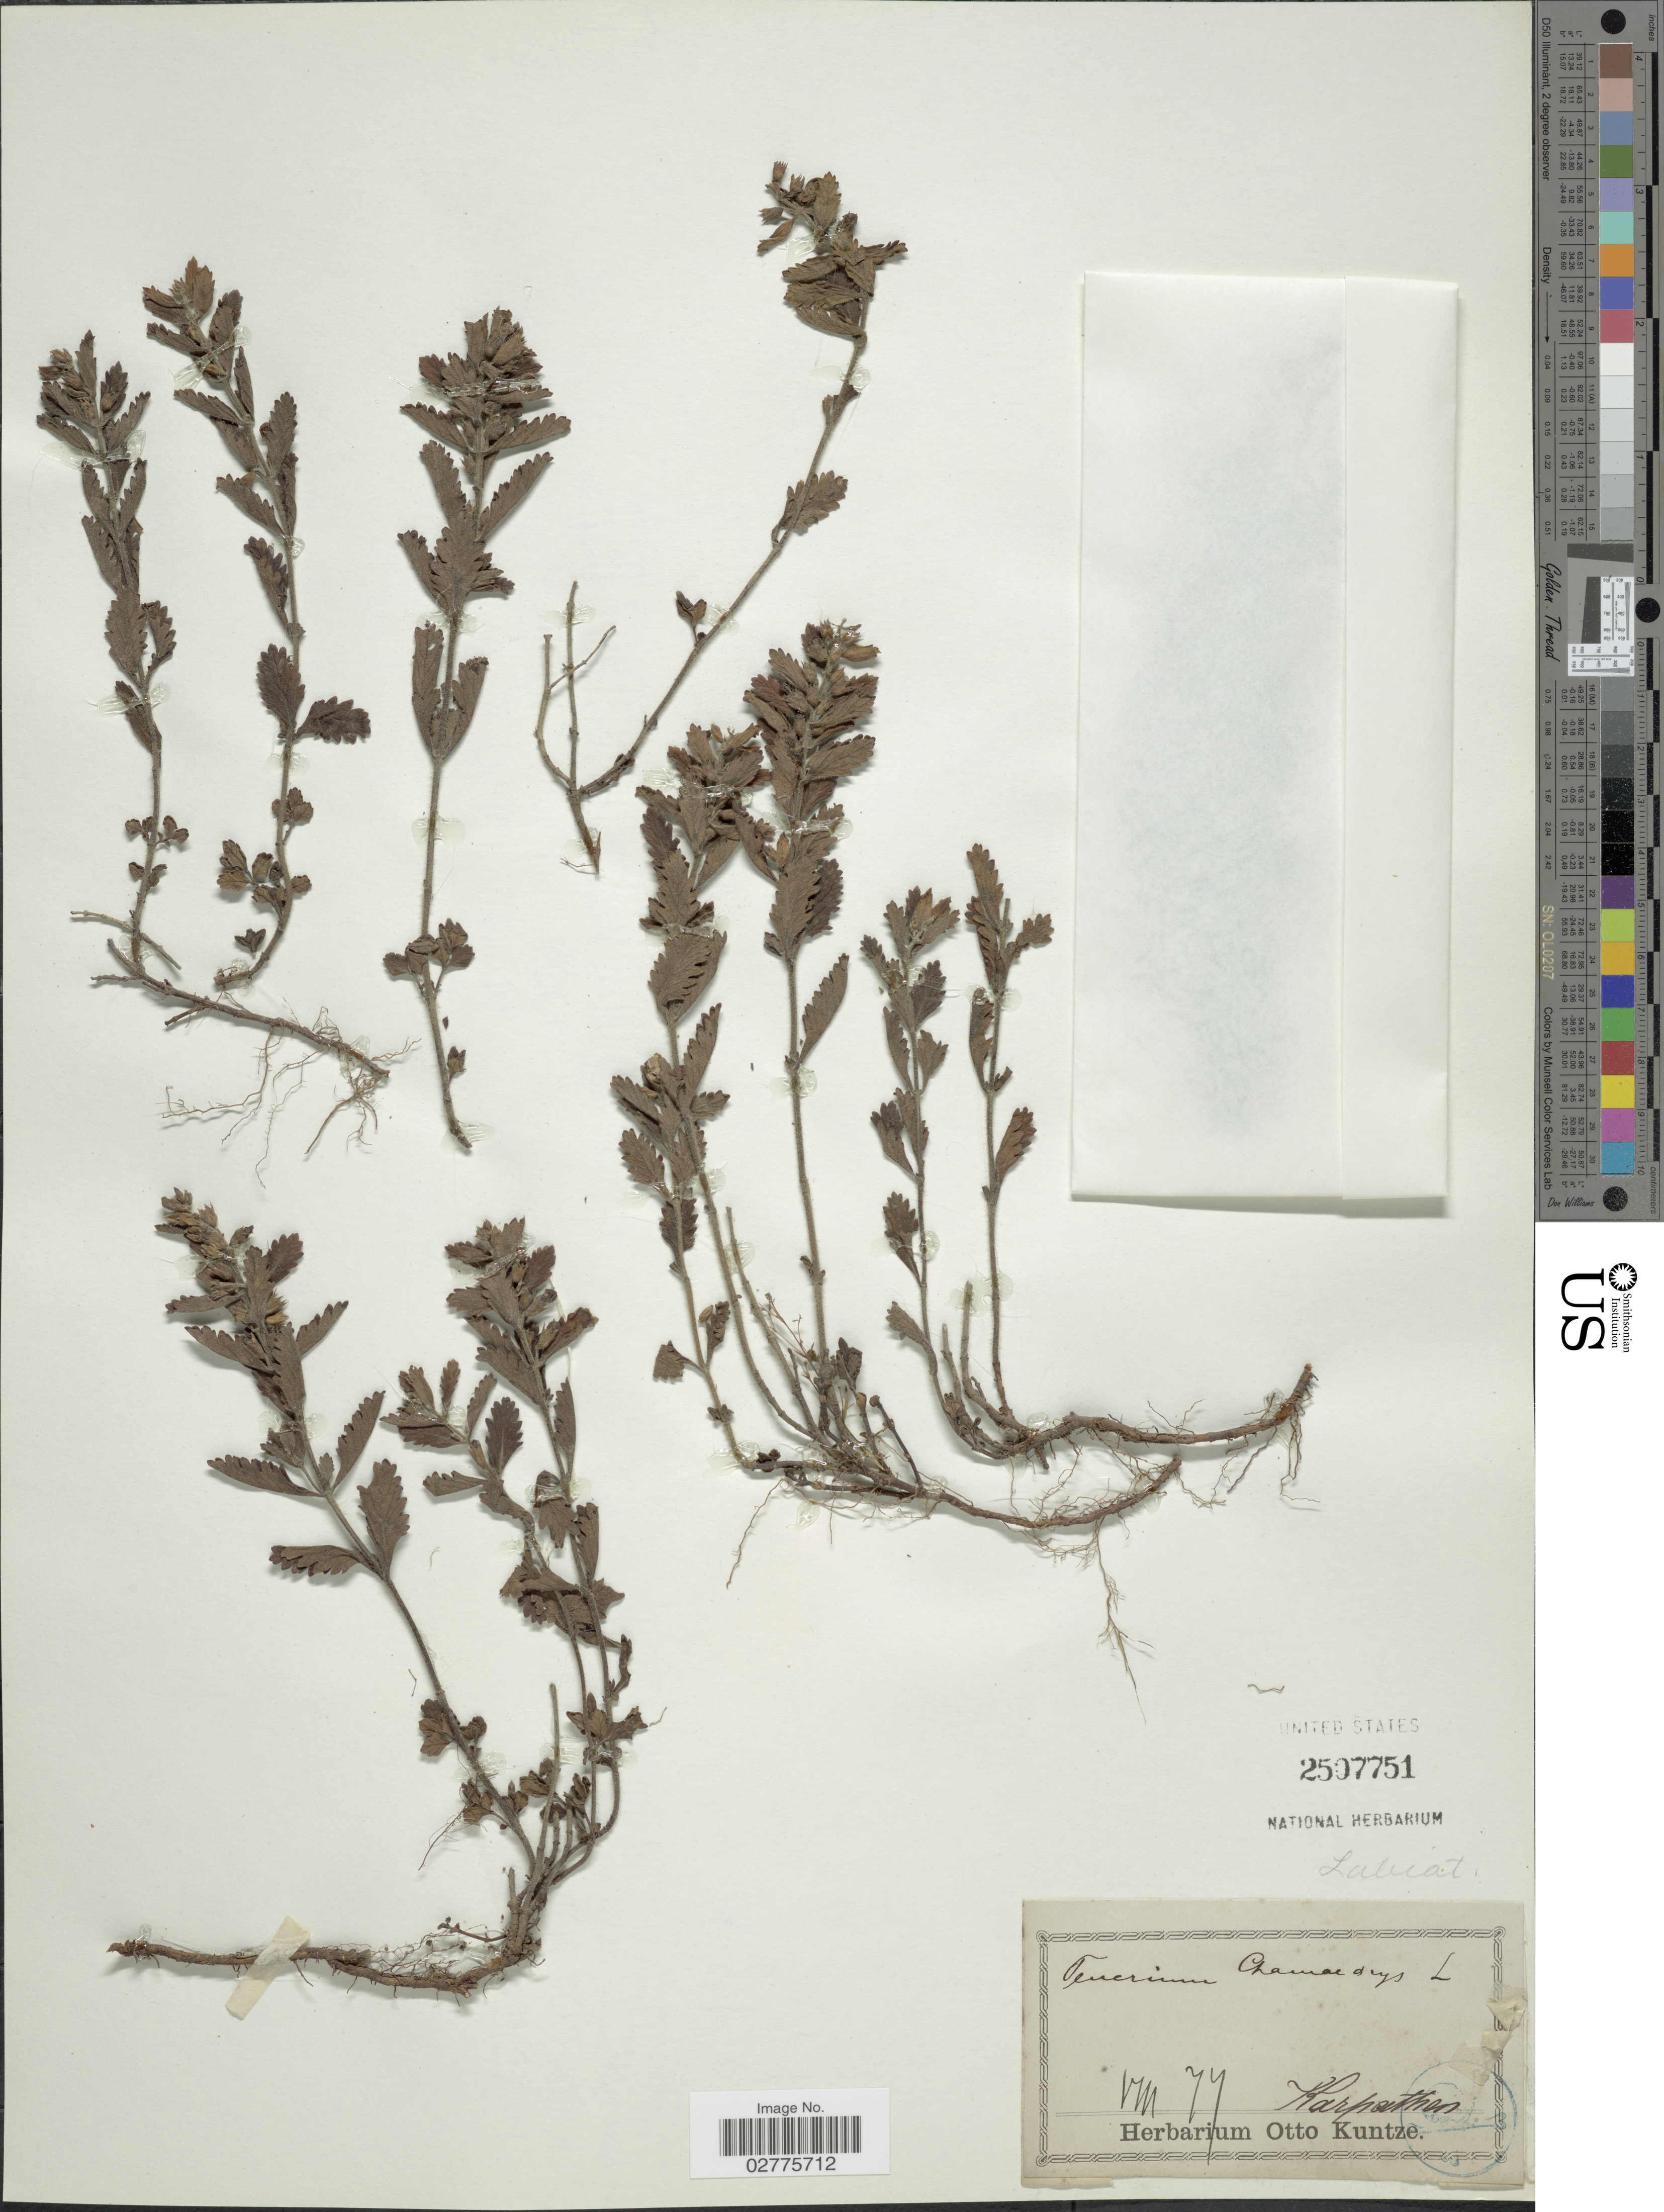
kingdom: Plantae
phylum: Tracheophyta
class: Magnoliopsida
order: Lamiales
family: Lamiaceae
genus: Teucrium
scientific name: Teucrium chamaedrys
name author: L.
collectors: ex herb. Otto Kuntze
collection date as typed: Transcribed d/m/y: /8/77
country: Greece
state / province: South Aegean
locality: Karpathos.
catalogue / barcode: US 2507751